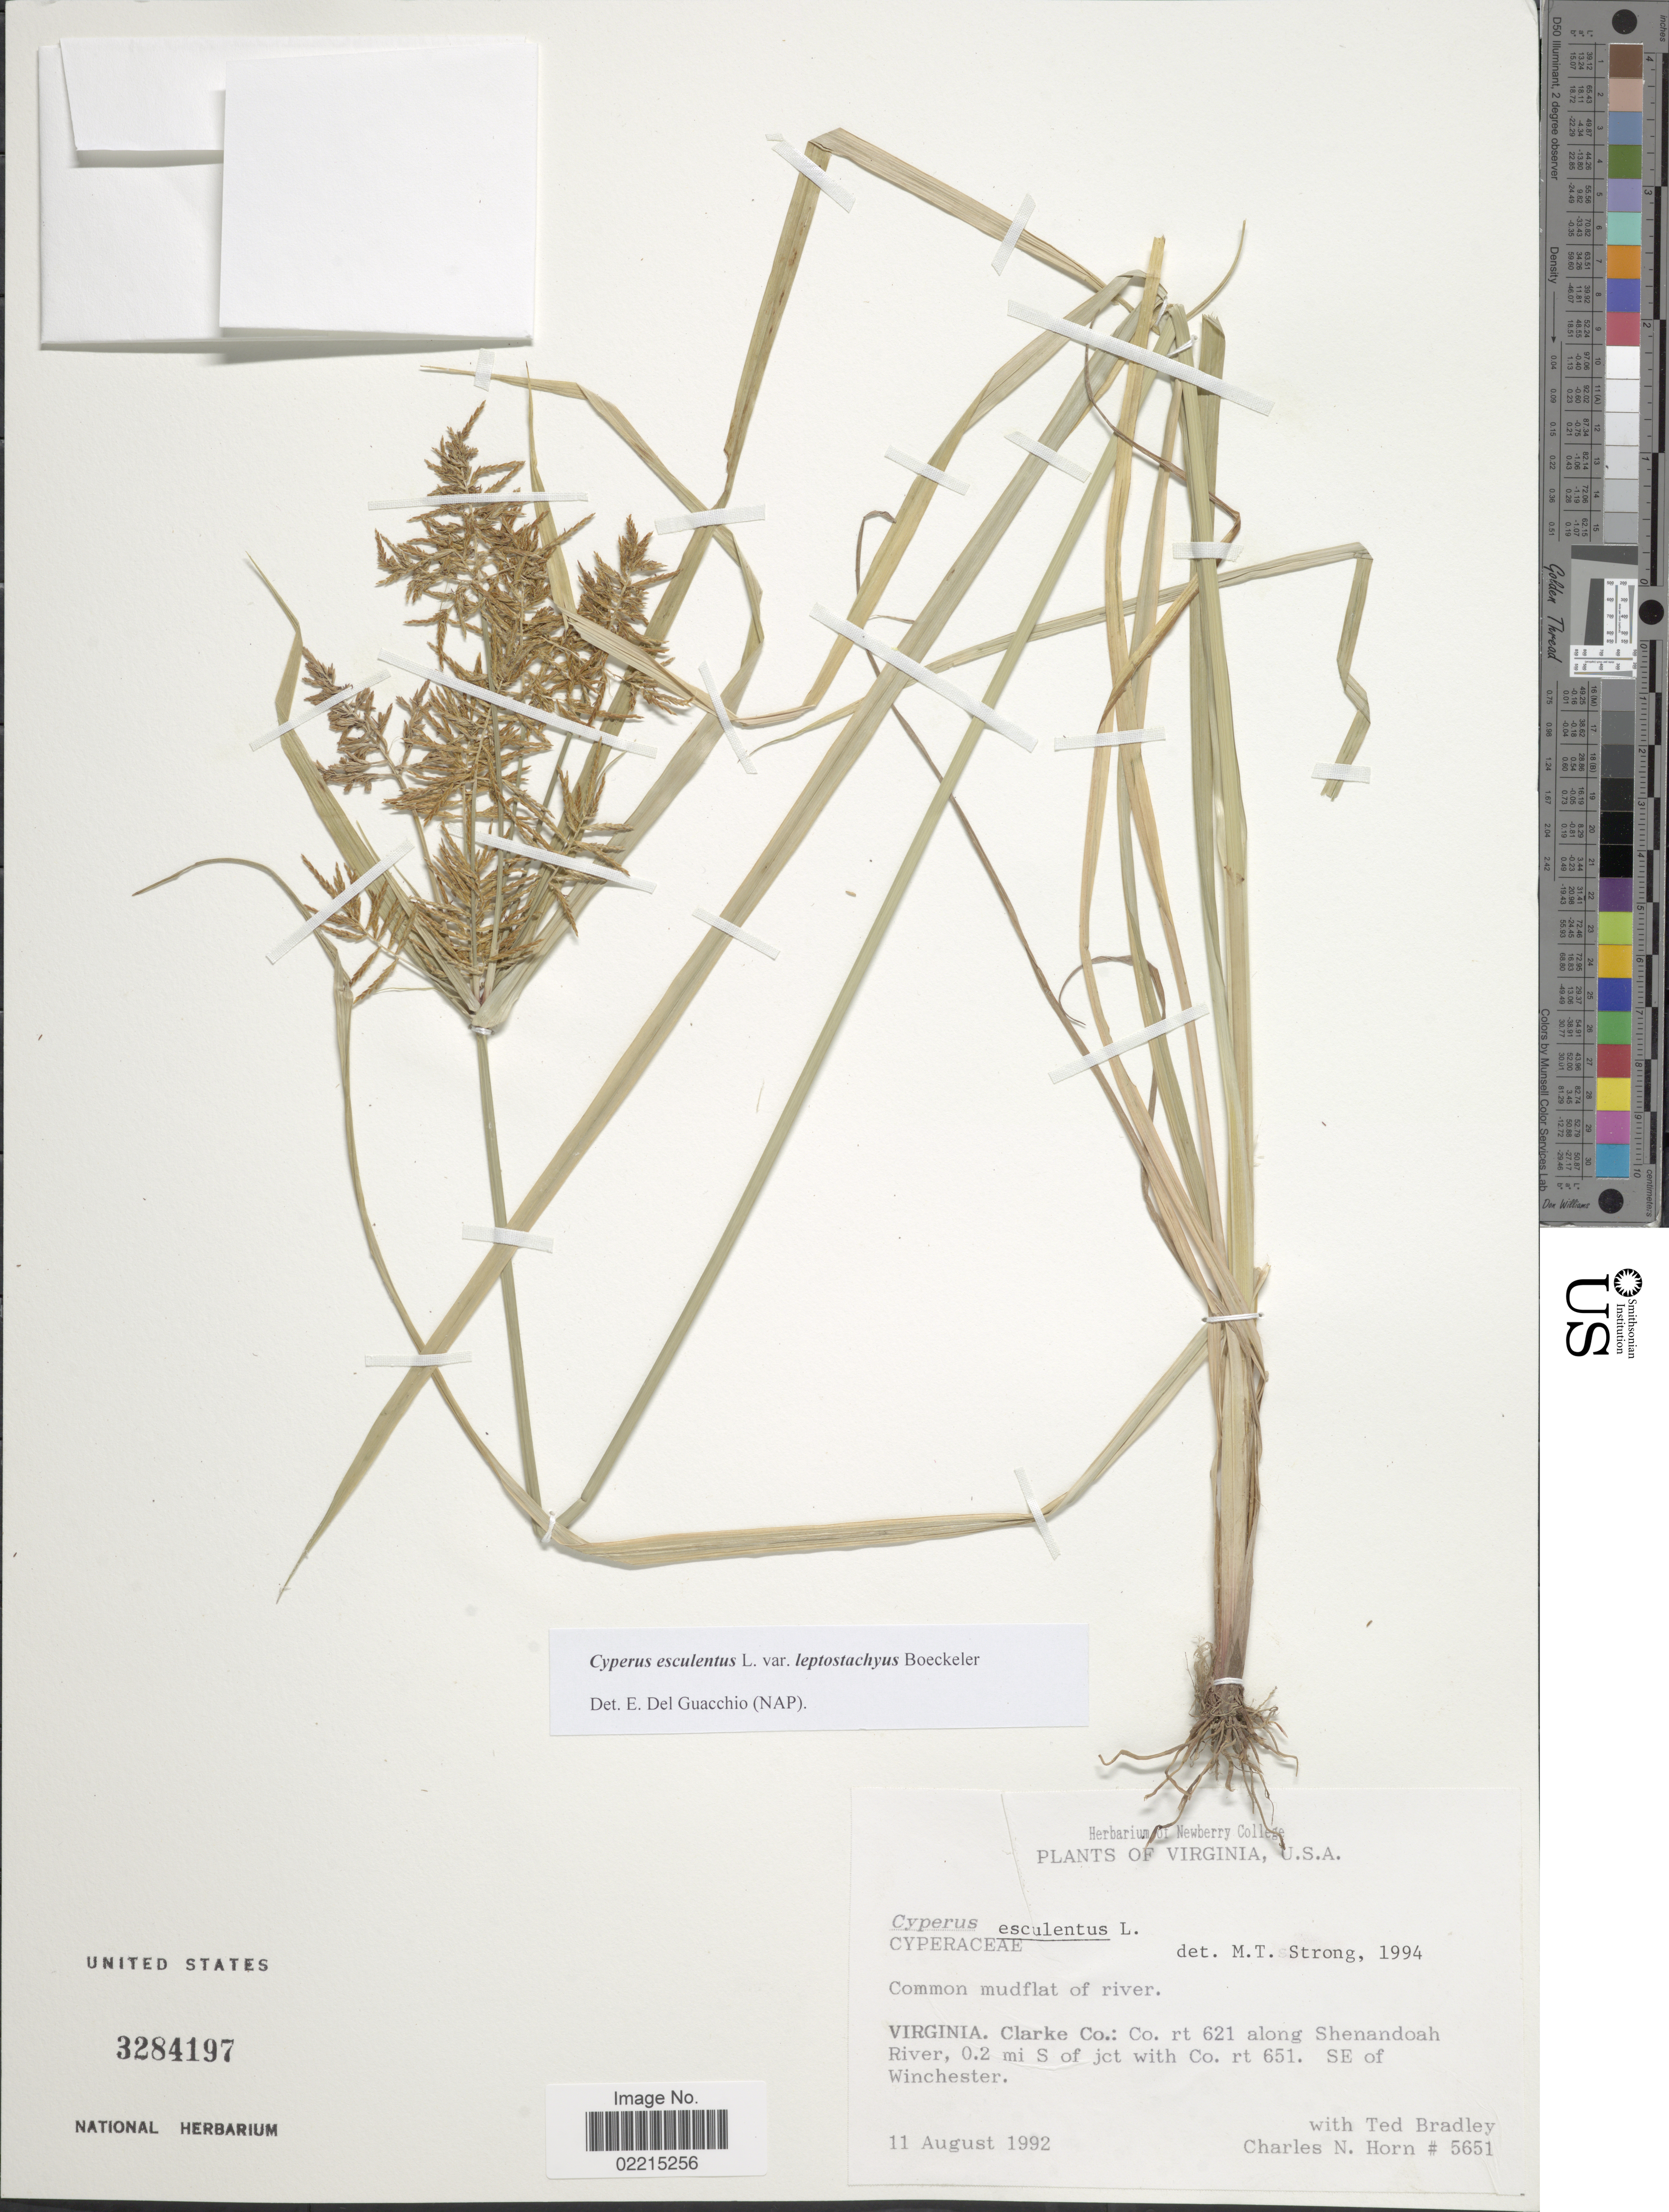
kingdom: Plantae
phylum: Tracheophyta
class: Liliopsida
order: Poales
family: Cyperaceae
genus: Cyperus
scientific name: Cyperus esculentus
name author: L.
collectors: C. Horn & T. Bradley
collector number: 5651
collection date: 1992-08-11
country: United States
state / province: Virginia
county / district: Clarke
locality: Virginia. Clarke Co. Co. rt 621 along Shenandoah River, 0.2 mi S of jct with Co. rt 651. SE of Winchester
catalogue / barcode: US 3284197